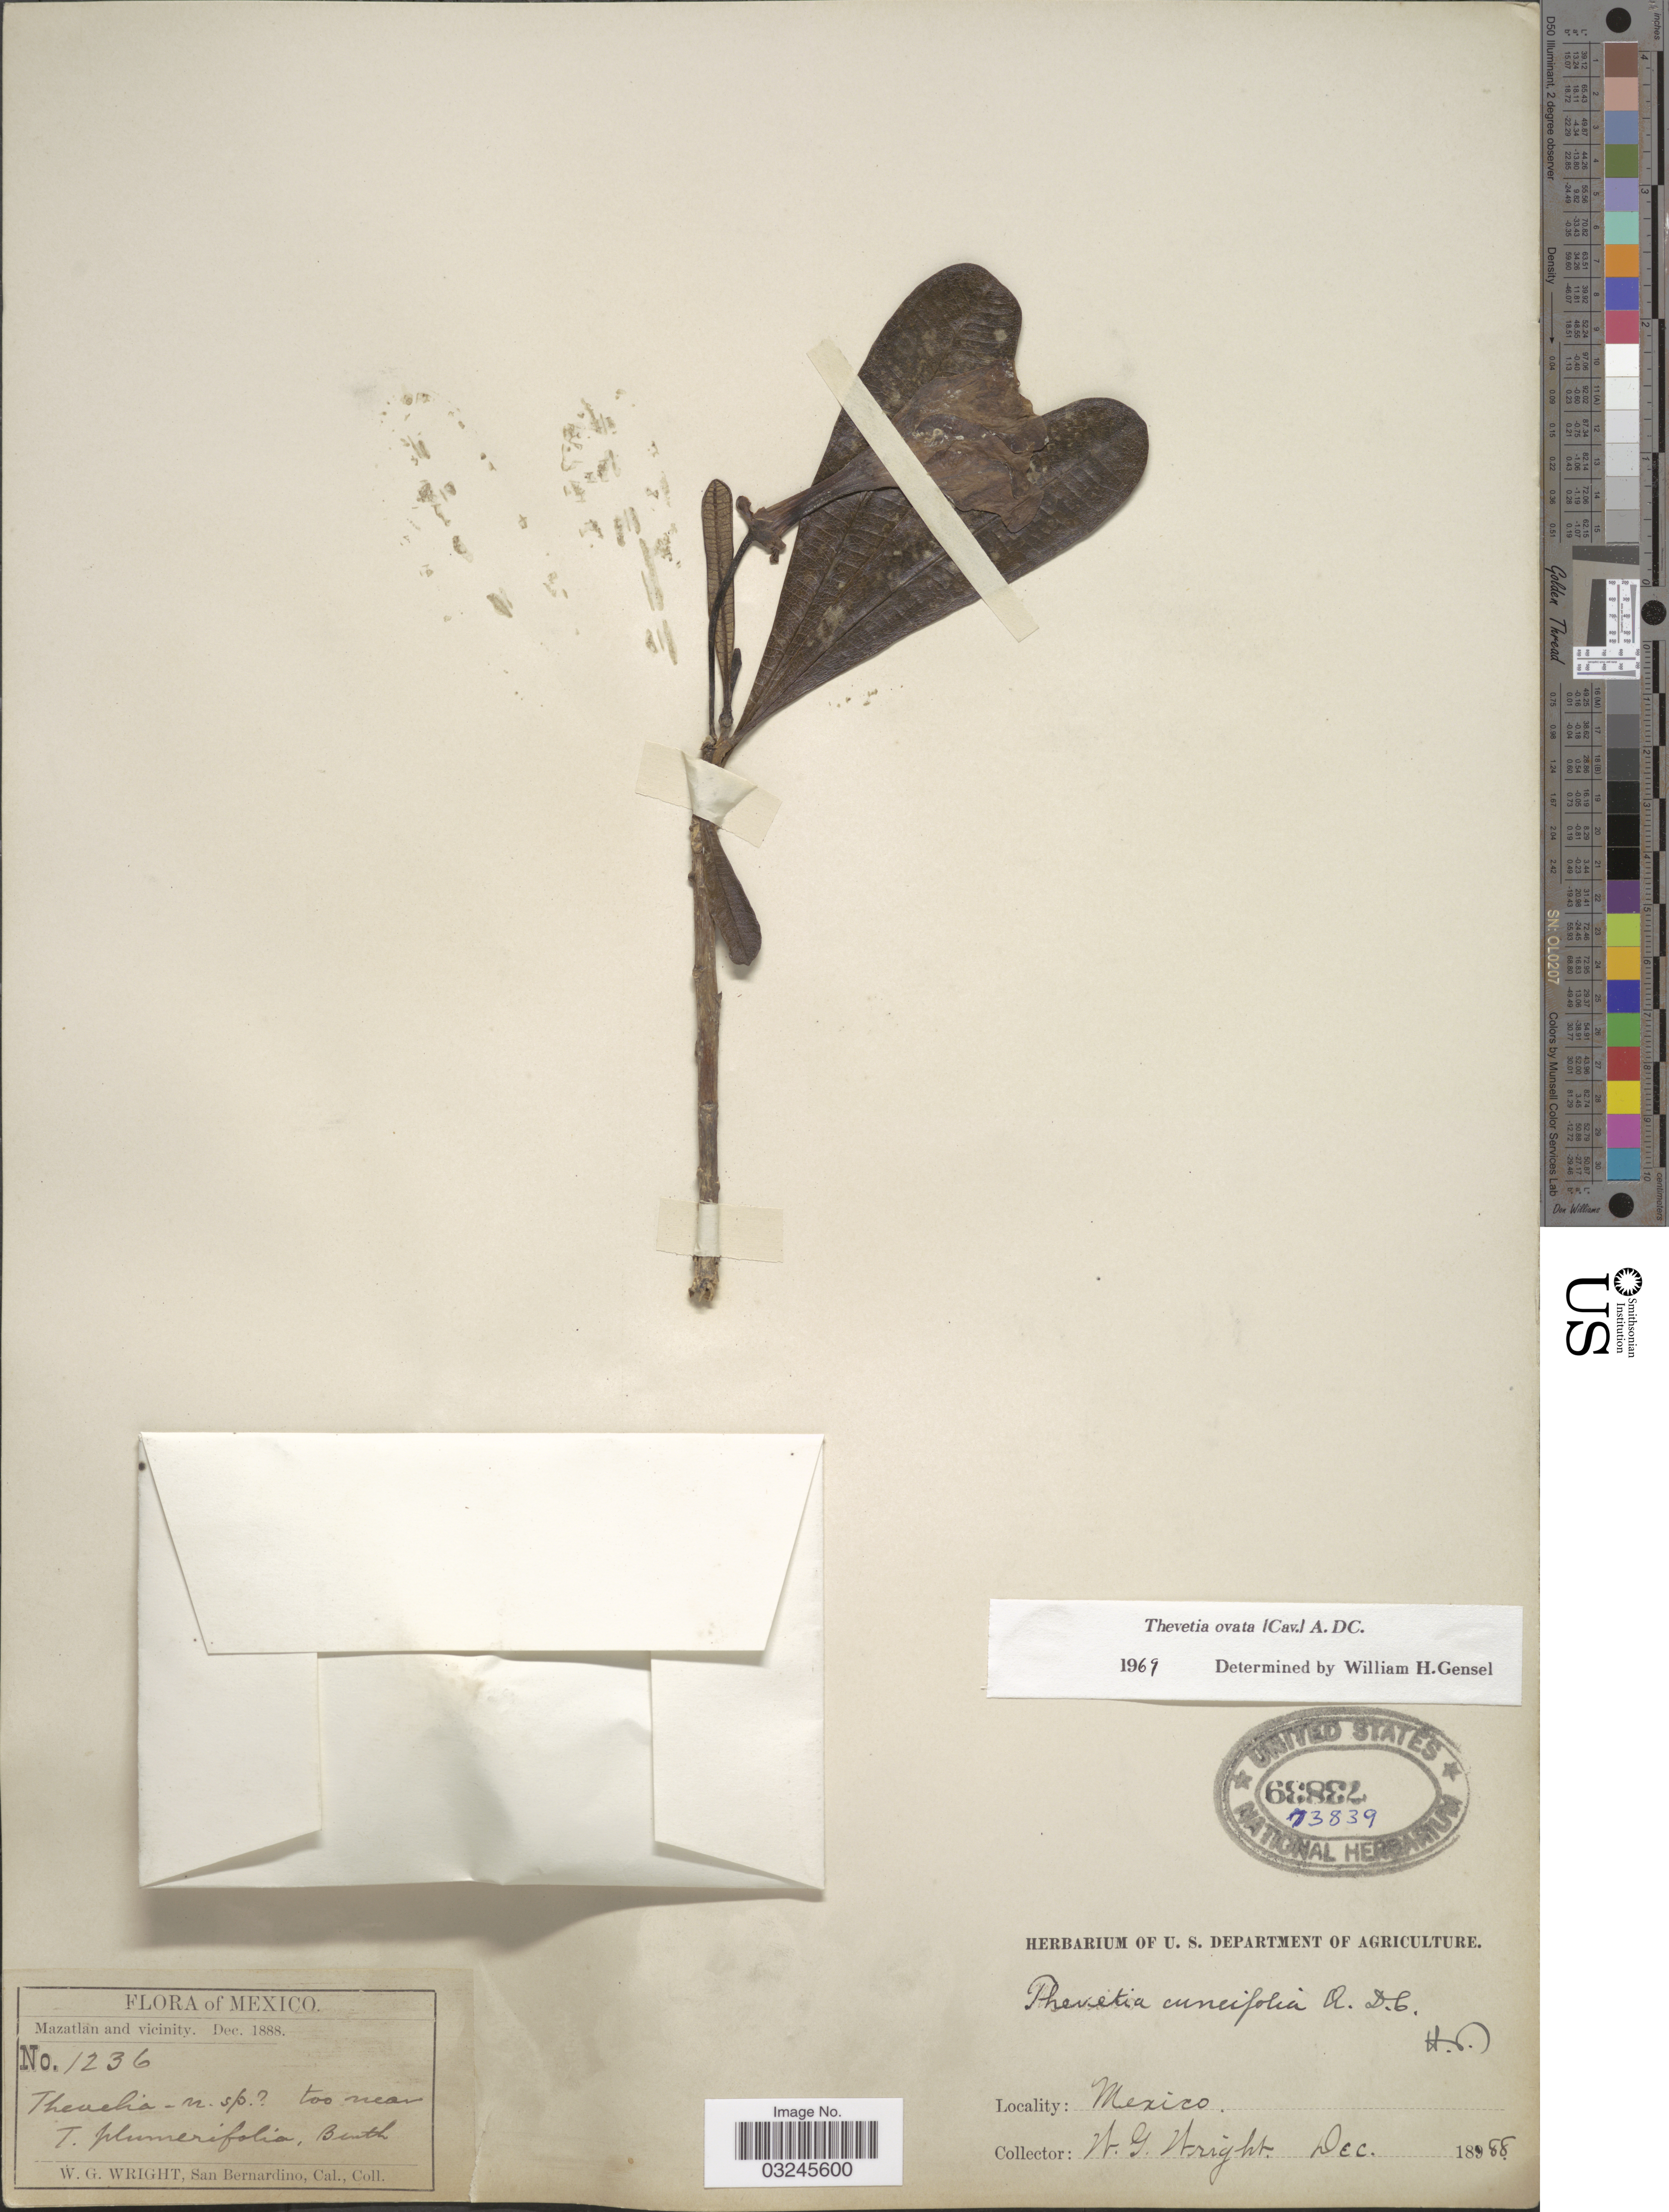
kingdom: Plantae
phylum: Tracheophyta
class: Magnoliopsida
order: Gentianales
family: Apocynaceae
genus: Thevetia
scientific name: Thevetia ovata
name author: (Cav.) A. DC.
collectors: W. G. Wright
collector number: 1236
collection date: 1888-12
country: Mexico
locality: Mazatlan and vicinity.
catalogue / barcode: US 73839